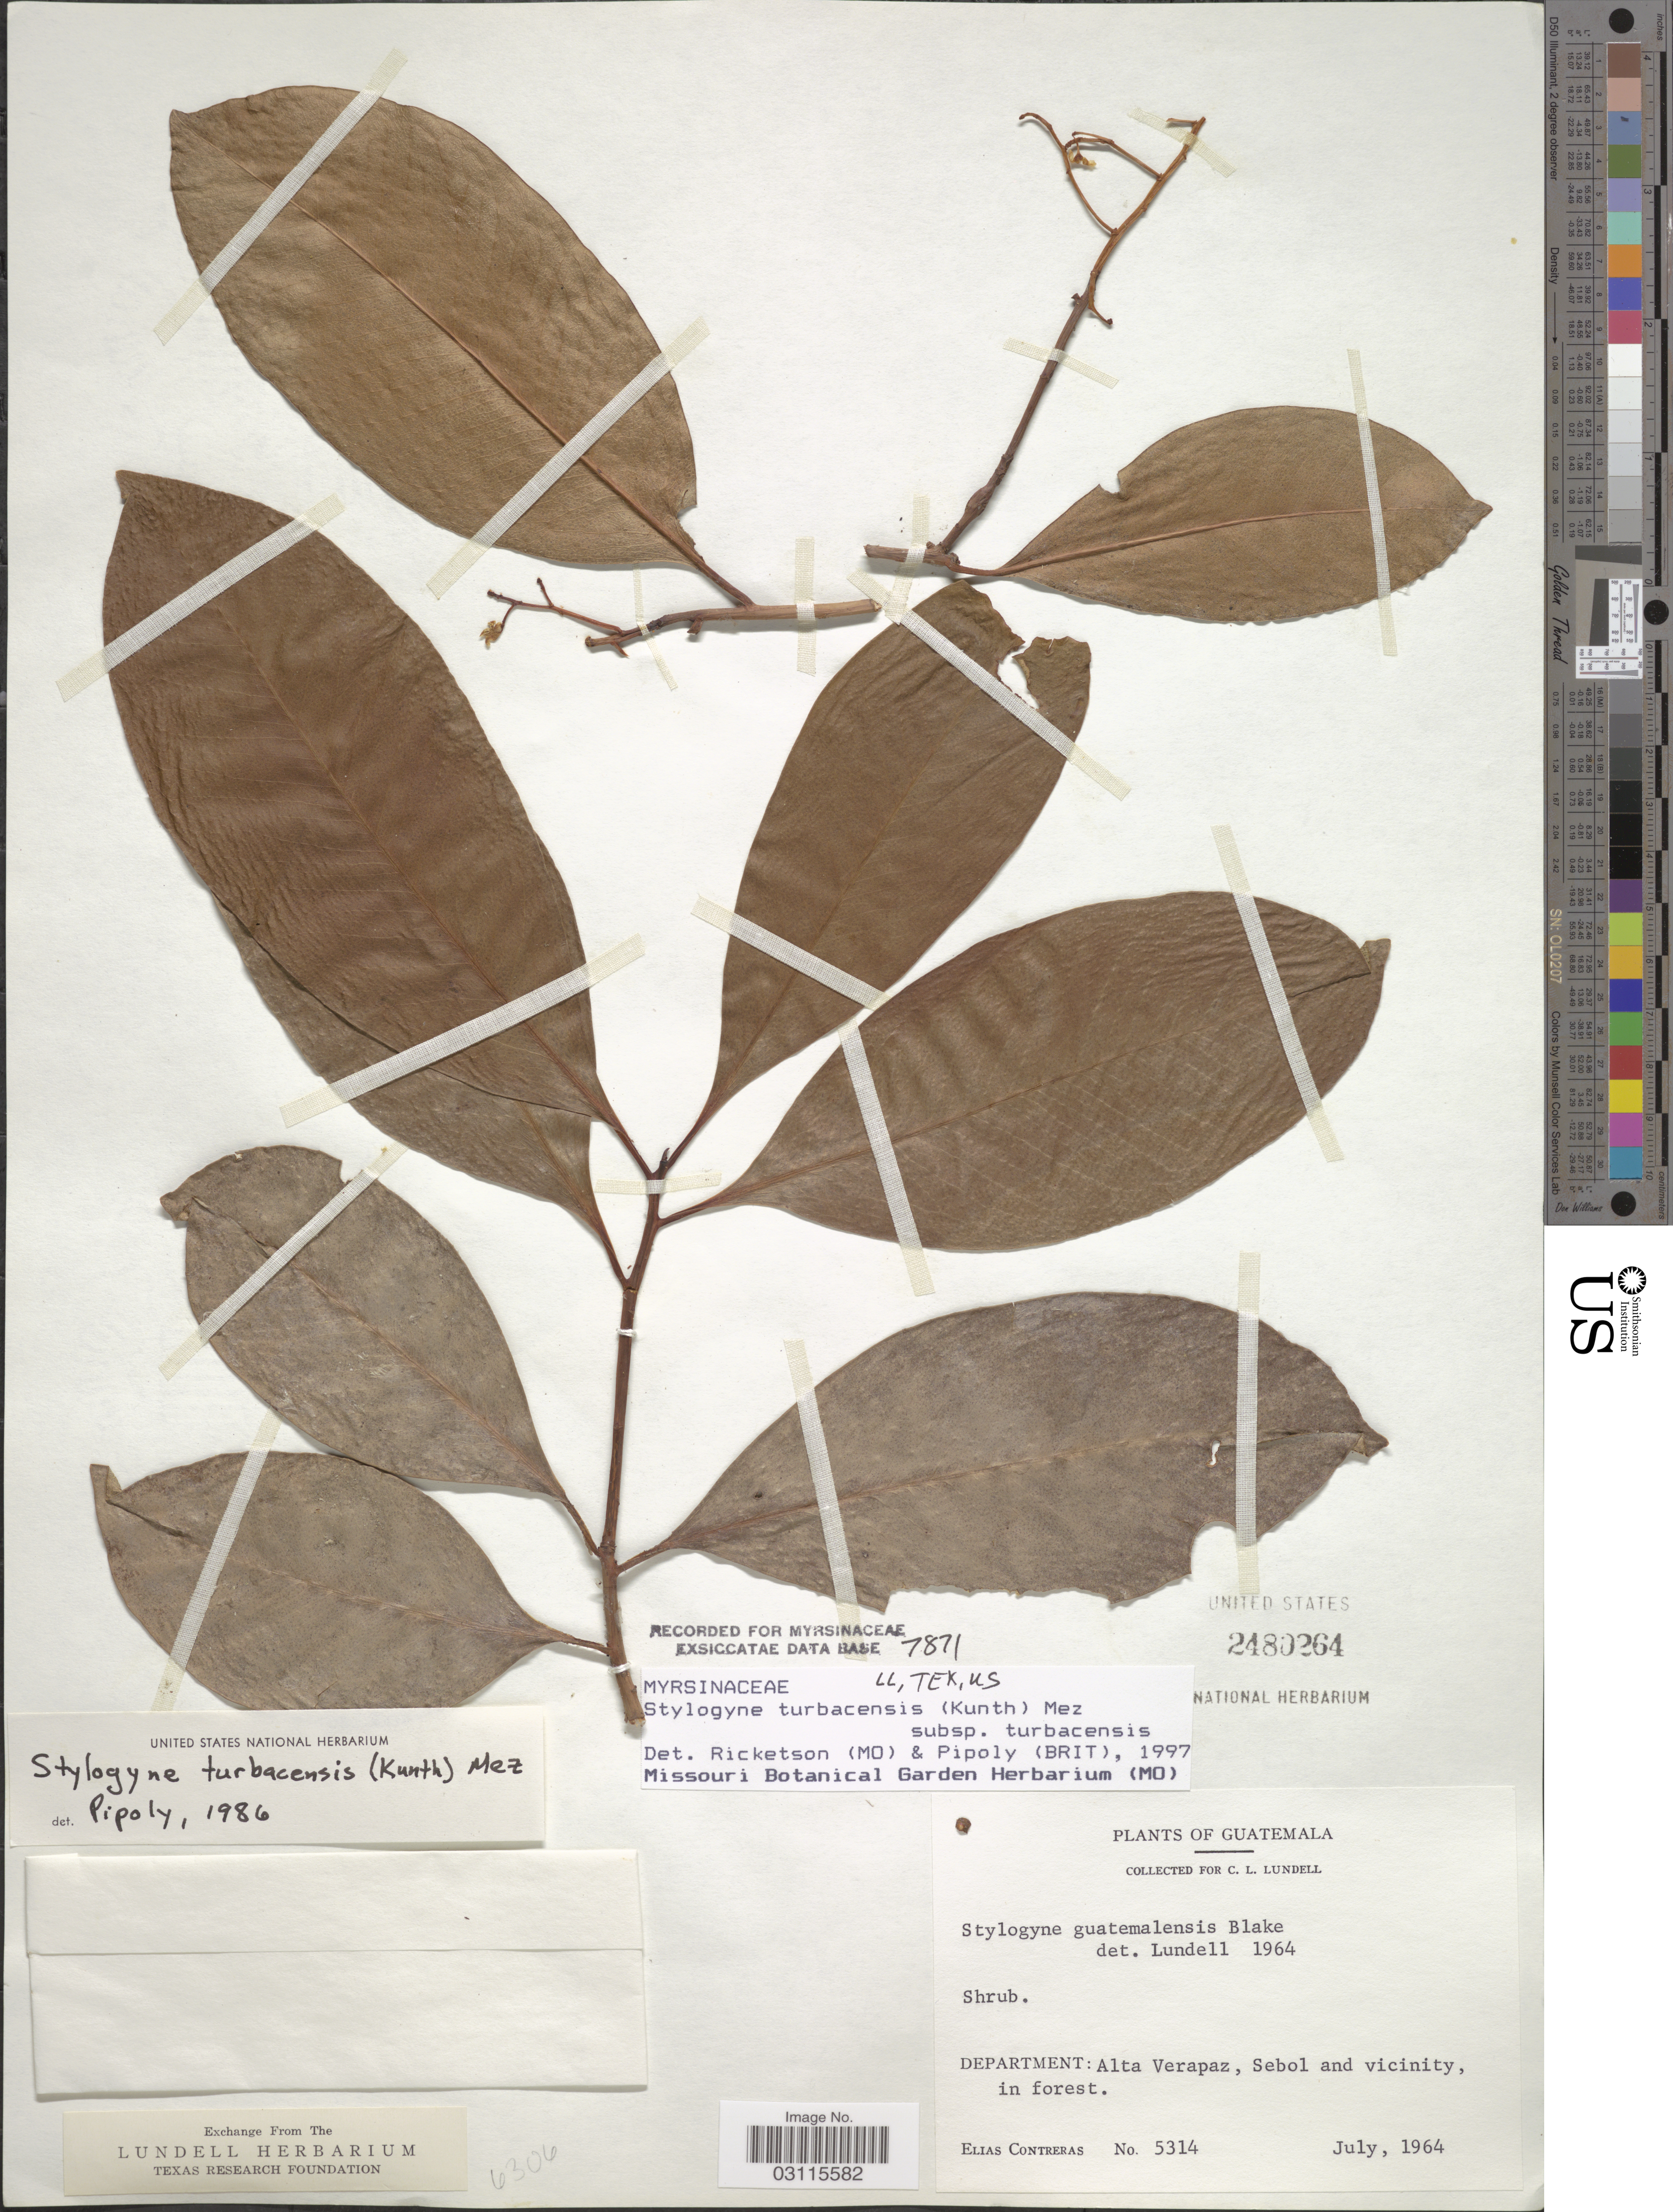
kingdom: Plantae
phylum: Tracheophyta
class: Magnoliopsida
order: Ericales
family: Primulaceae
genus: Stylogyne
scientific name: Stylogyne turbacensis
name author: (Kunth) Mez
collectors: E. Contreras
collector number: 5314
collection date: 1964-07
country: Guatemala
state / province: Alta Verapaz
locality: Department: Alta Verapaz, Sebol and vicinity, in forest.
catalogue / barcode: US 2480264